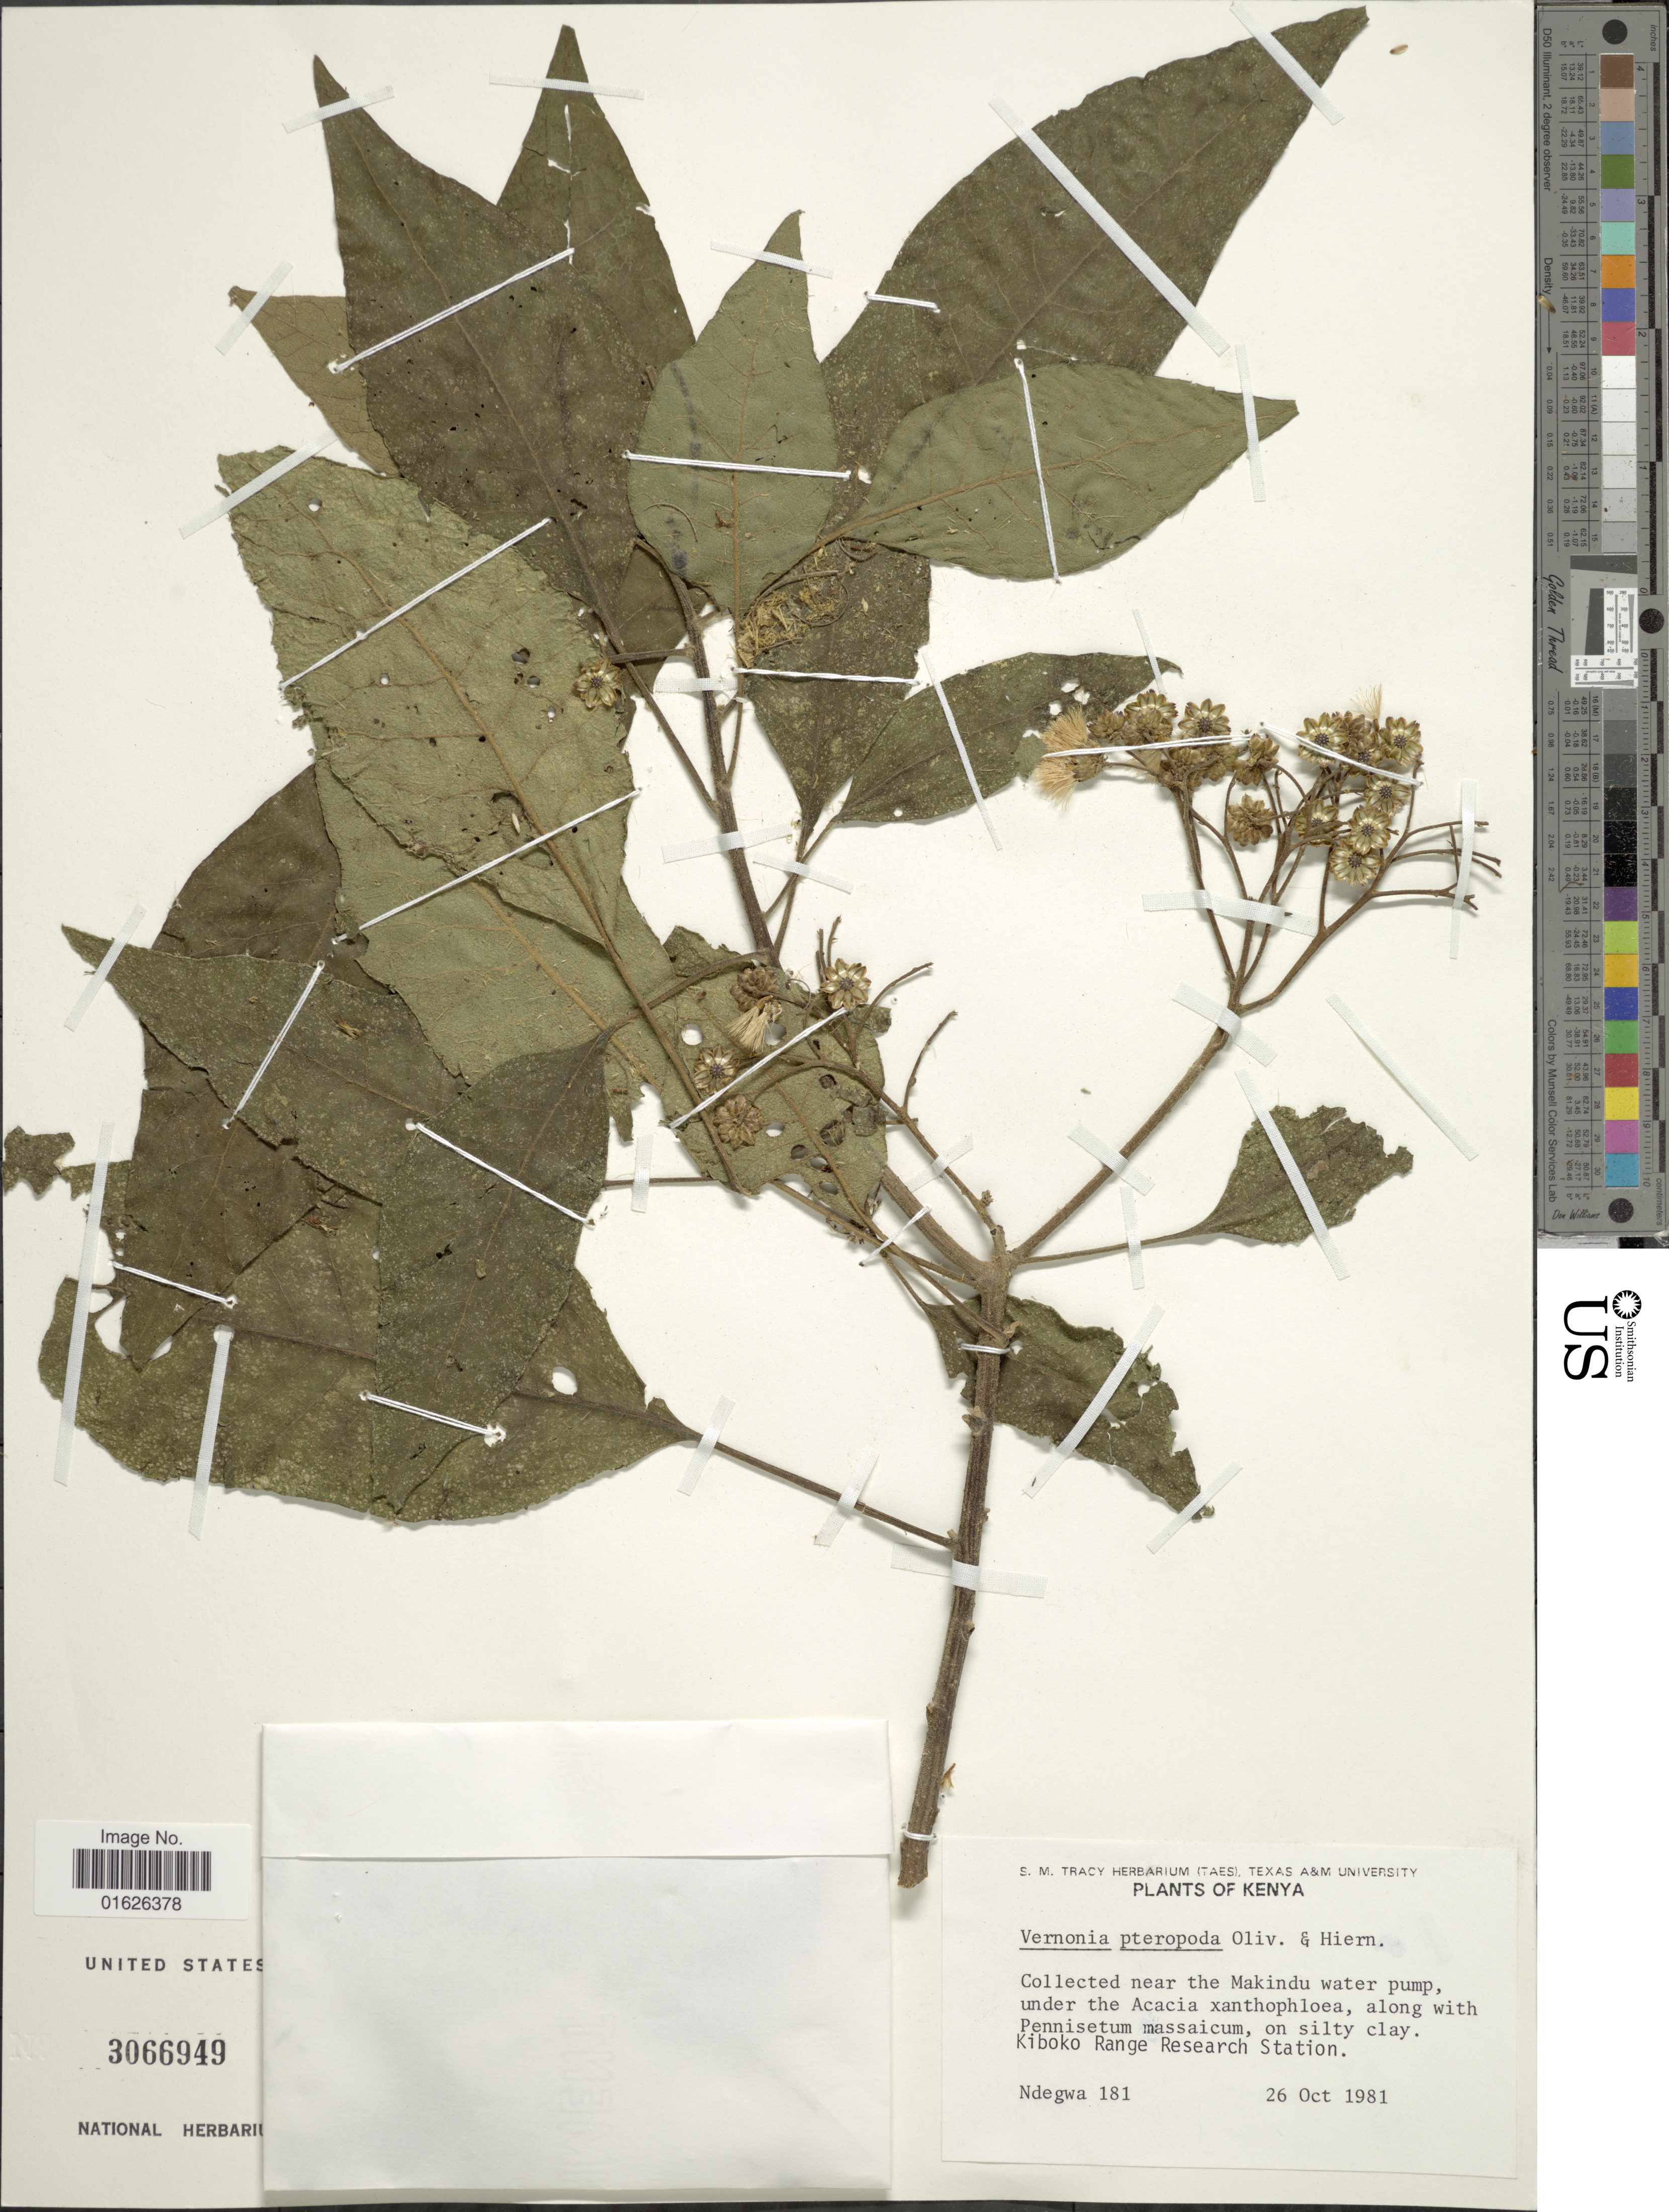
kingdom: Plantae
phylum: Tracheophyta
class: Magnoliopsida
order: Asterales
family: Asteraceae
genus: Gymnanthemum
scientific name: Gymnanthemum coloratum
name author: (Willd.) H. Rob. & B. Kahn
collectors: -. Ndegwa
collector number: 181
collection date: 1981-10-26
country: Kenya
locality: Near the Makinda water pump, under the Acacia xanthoploea, along with Pennisetum massaicum, on silty caly, Kiboko Range Research station.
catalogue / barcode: US 3066949